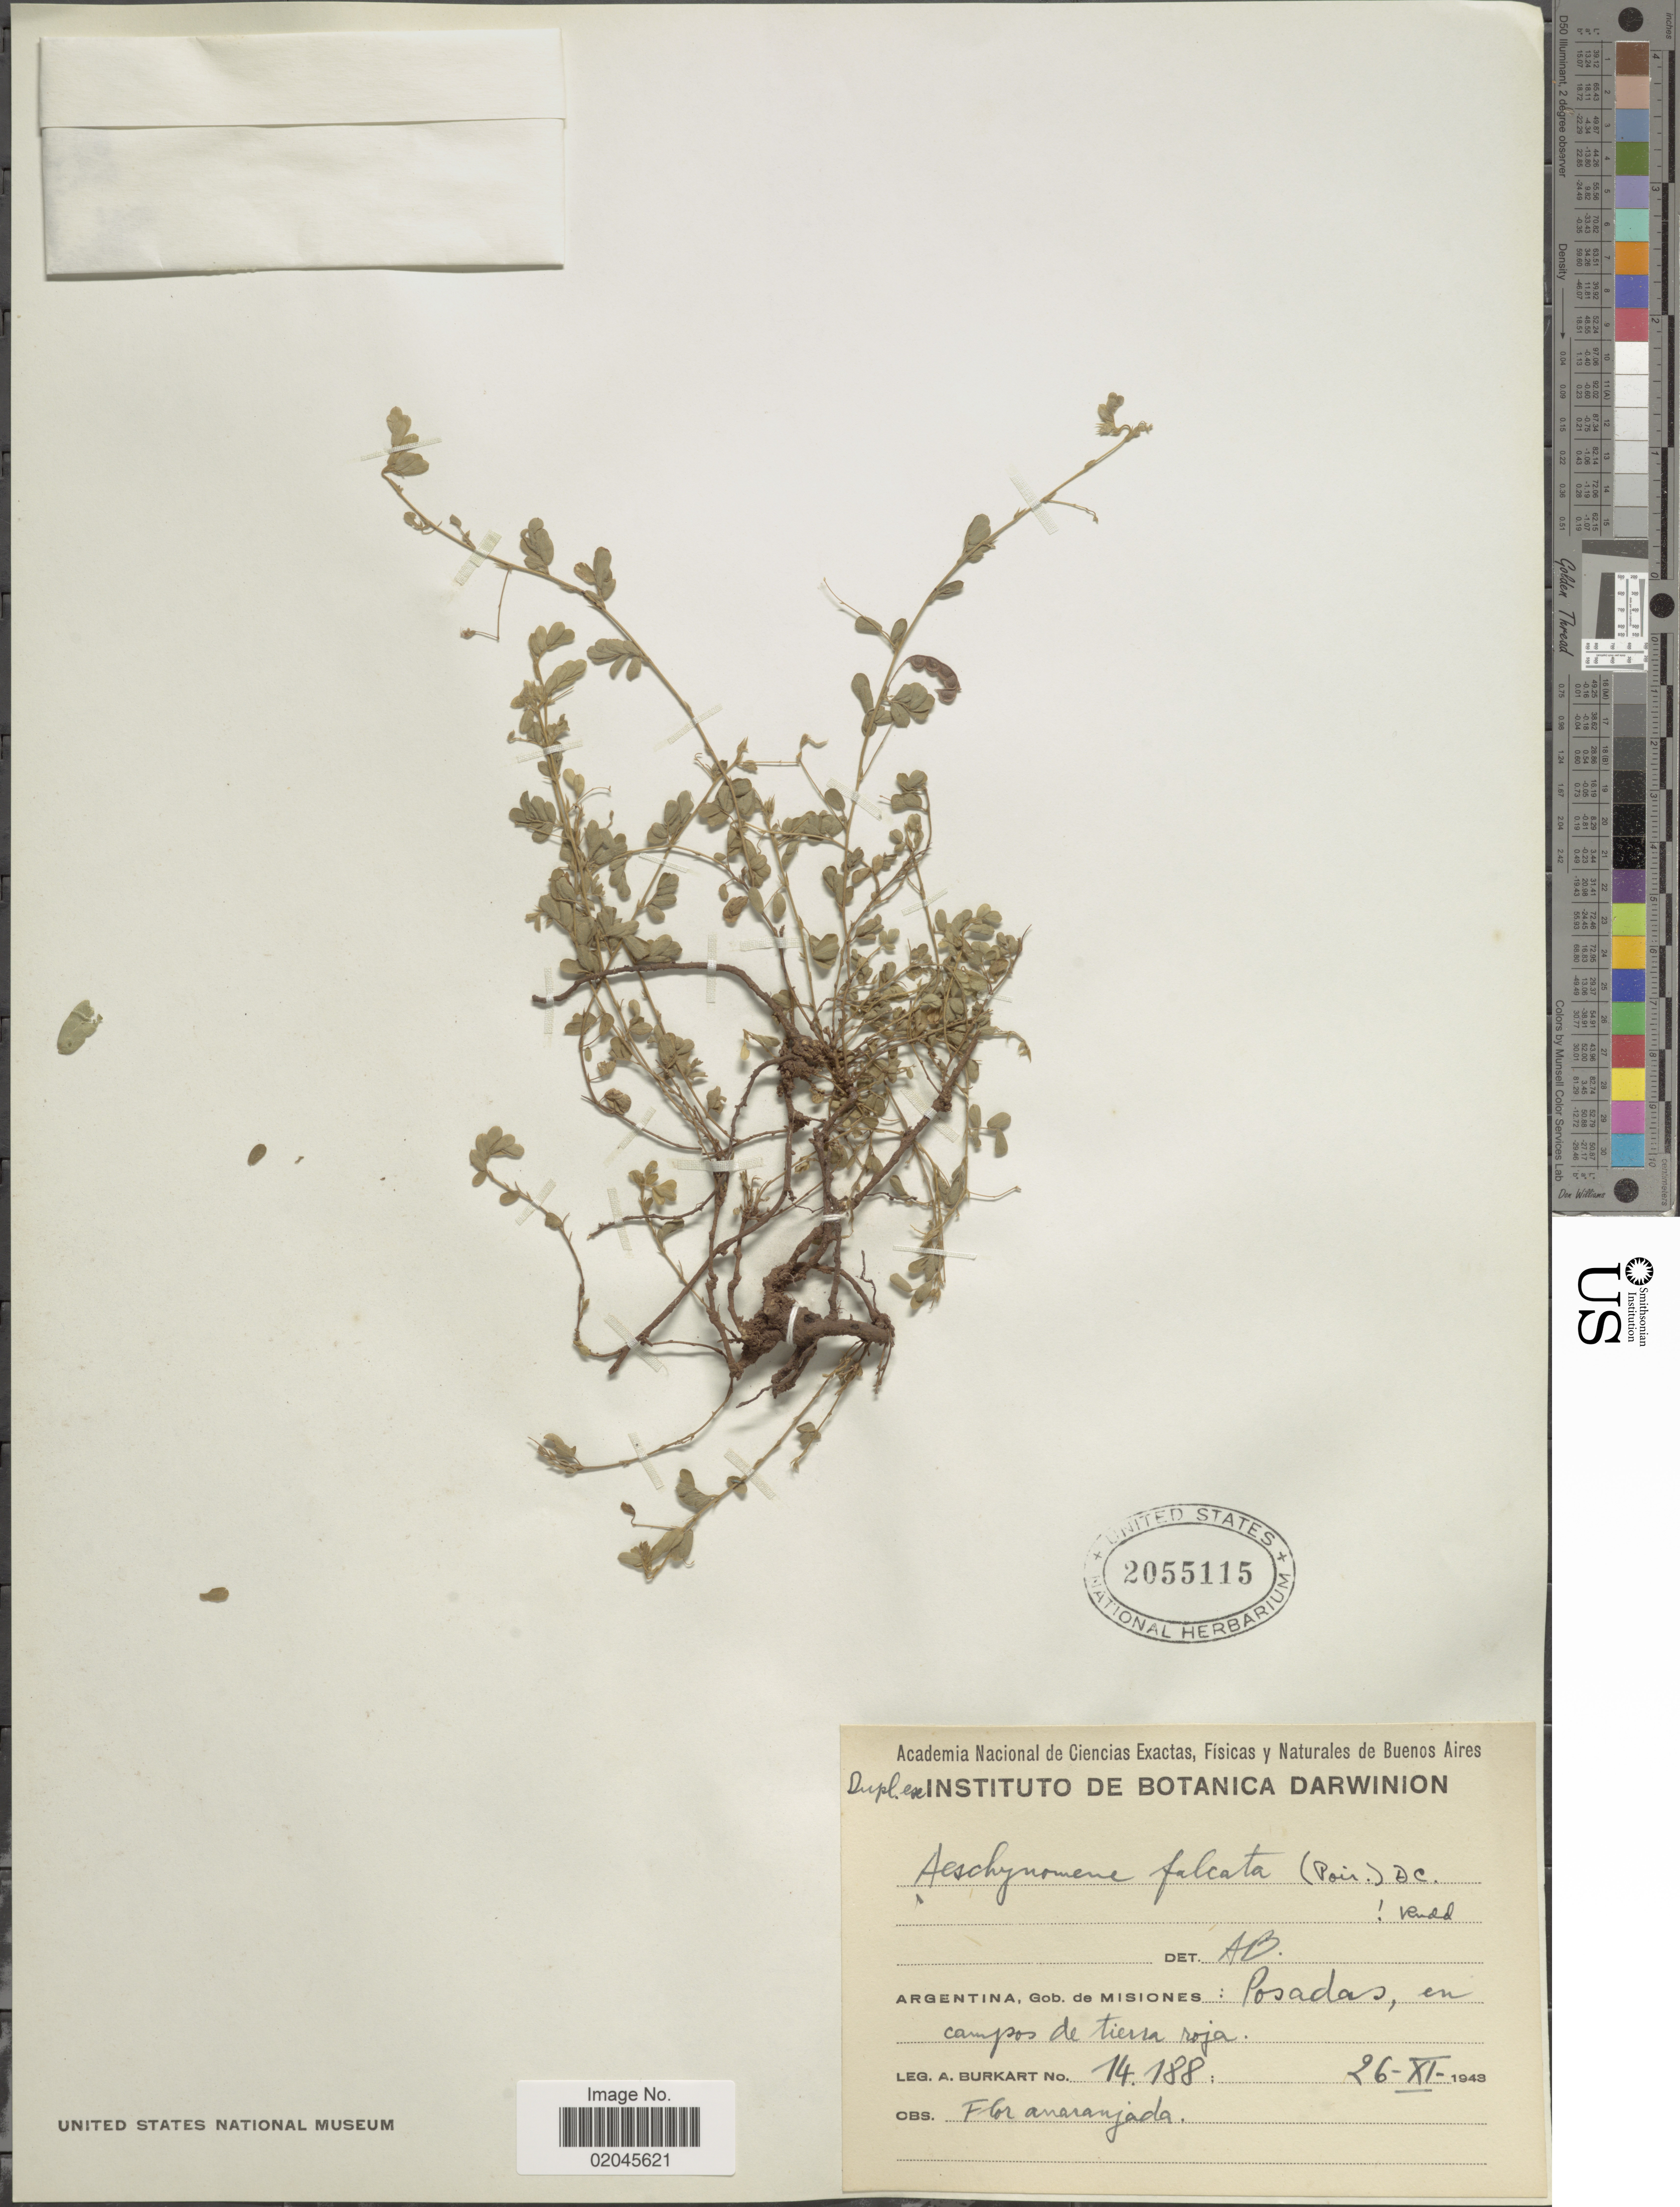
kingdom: Plantae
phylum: Tracheophyta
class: Magnoliopsida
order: Fabales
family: Fabaceae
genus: Aeschynomene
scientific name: Aeschynomene falcata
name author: (Poir.) DC.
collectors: A. E. Burkart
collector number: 14188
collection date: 1943-11-26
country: Argentina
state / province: Misiones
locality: Gob. de Misiones, Posadas, en campos de tierra roja.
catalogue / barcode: US 2055115